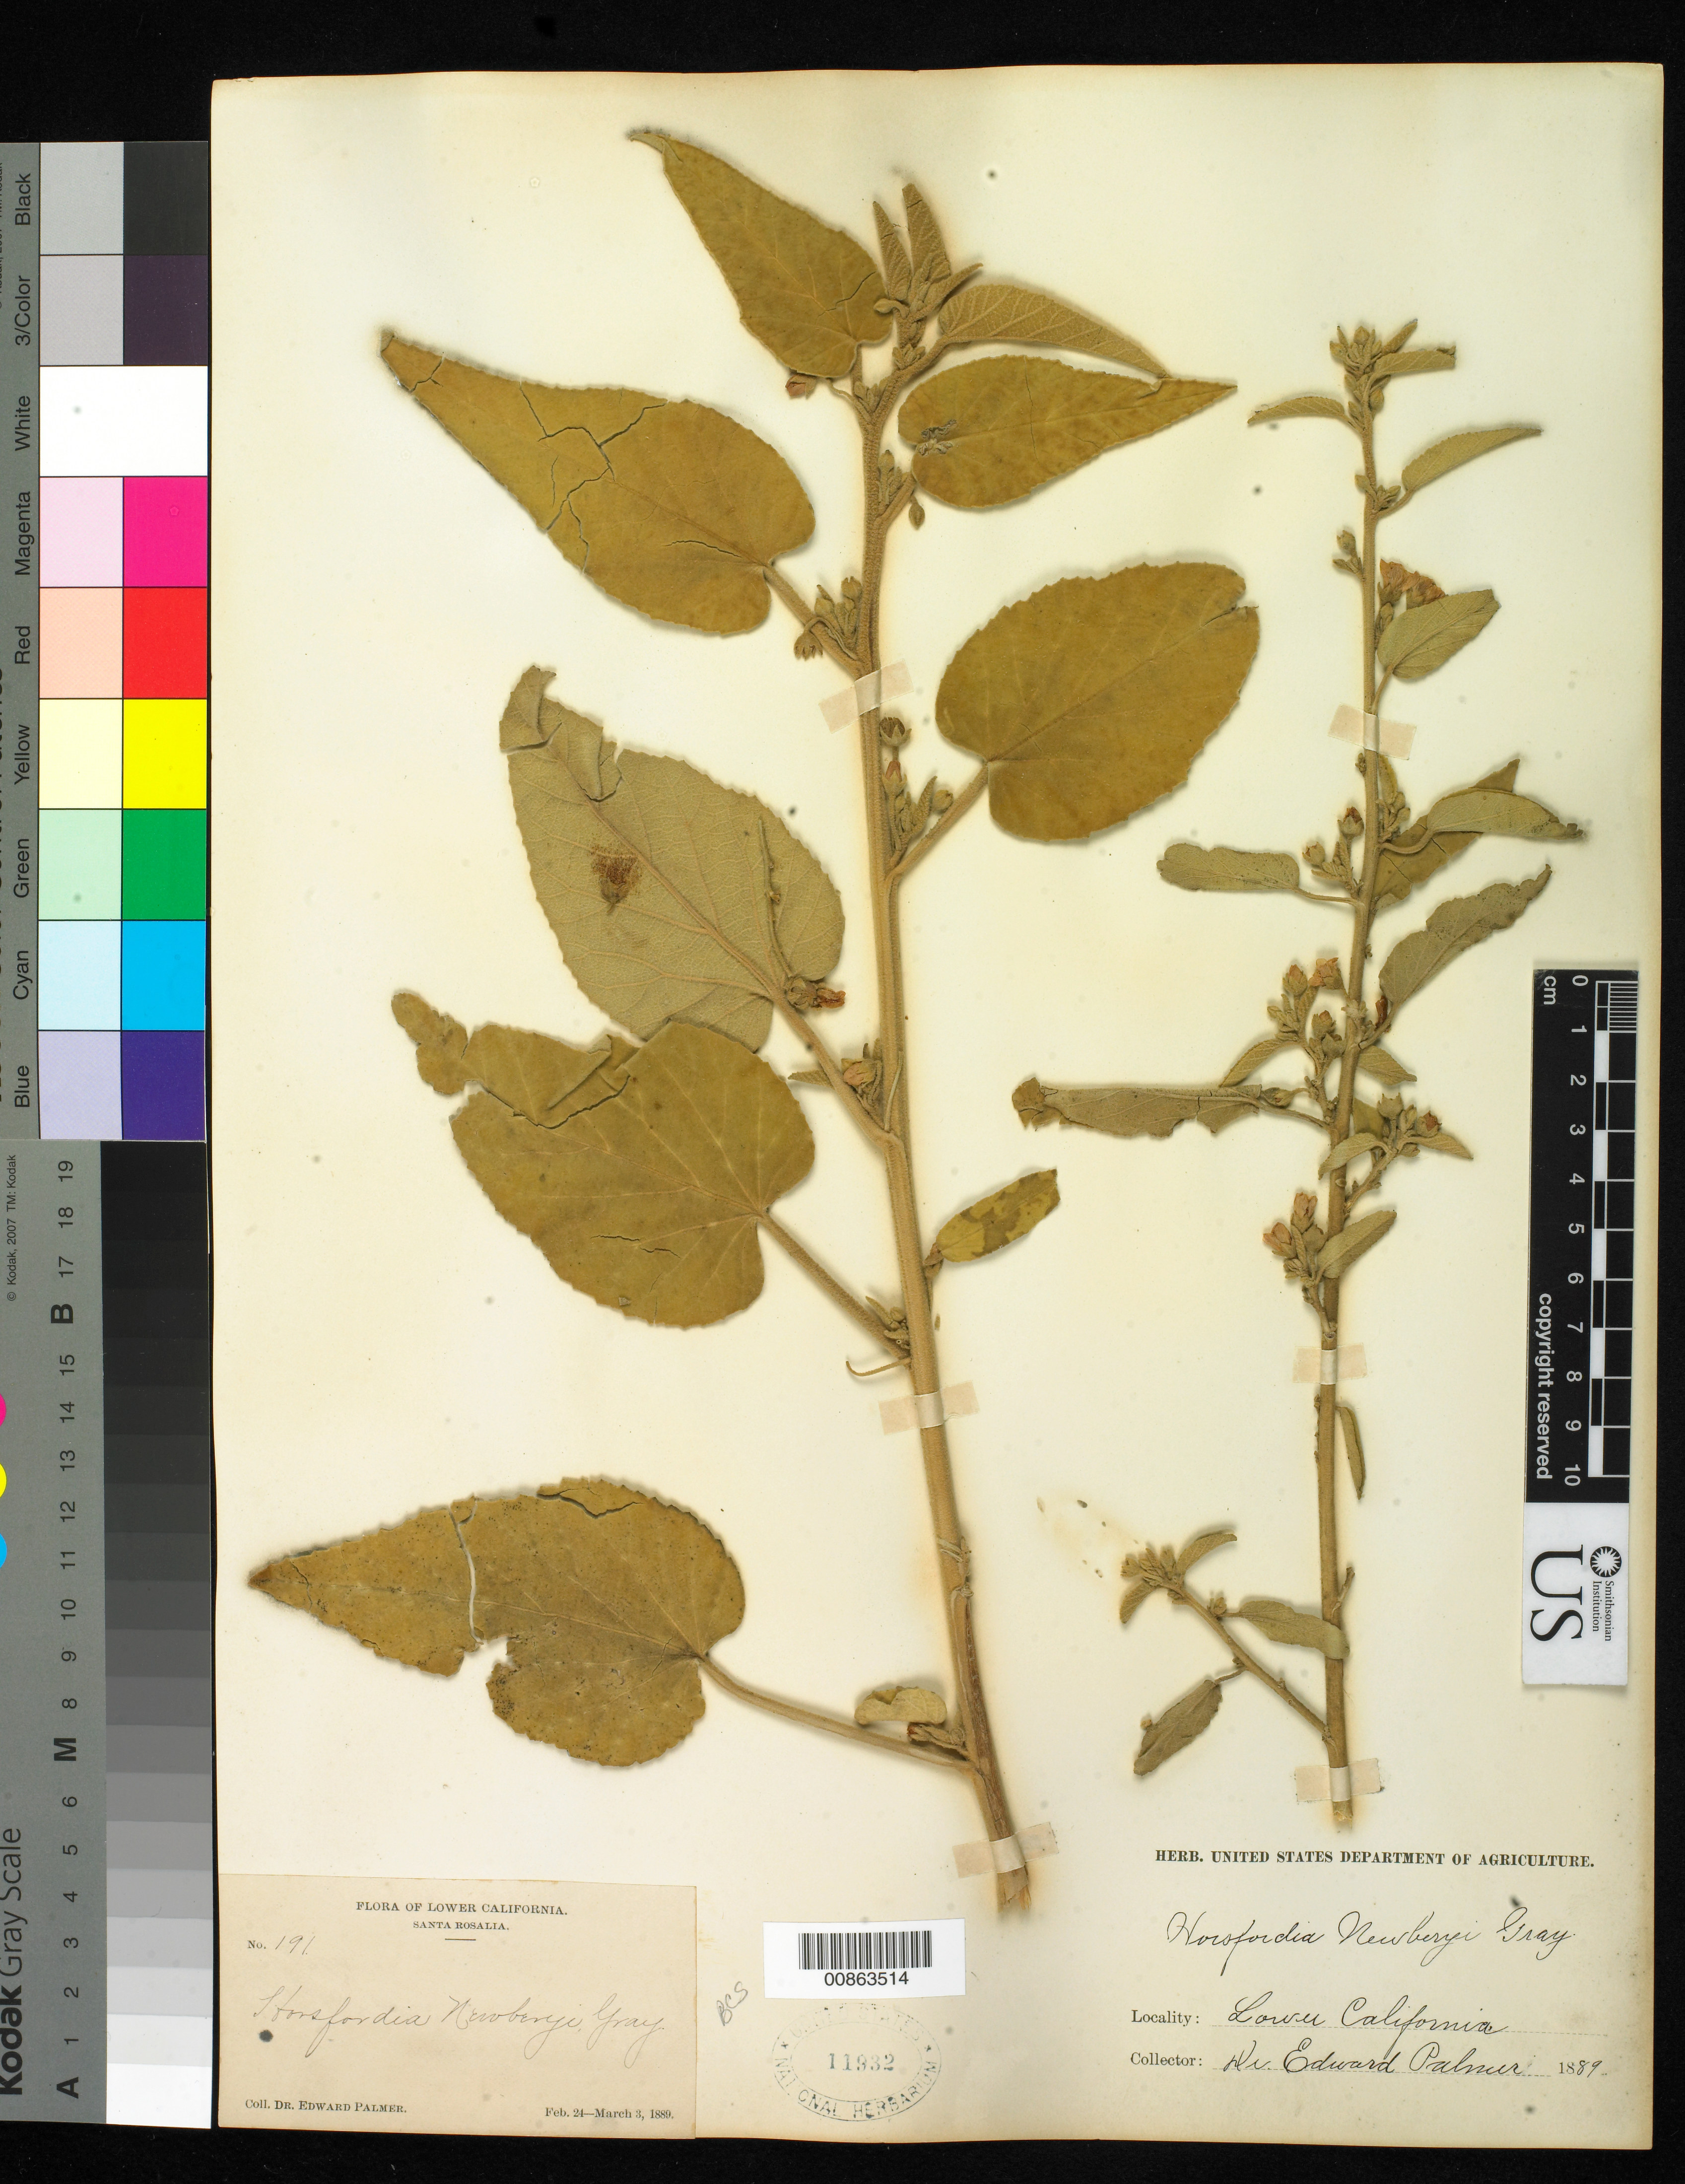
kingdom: Plantae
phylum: Tracheophyta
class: Magnoliopsida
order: Malvales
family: Malvaceae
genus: Horsfordia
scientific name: Horsfordia newberryi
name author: (S. Watson) A. Gray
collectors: E. Palmer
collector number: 191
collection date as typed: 24 Feb 1889 to 03 Mar 1889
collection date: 1889-02-24/1889-03-03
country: Mexico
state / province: Baja California Sur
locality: Lower California, Santa Rosalia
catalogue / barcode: US 11932